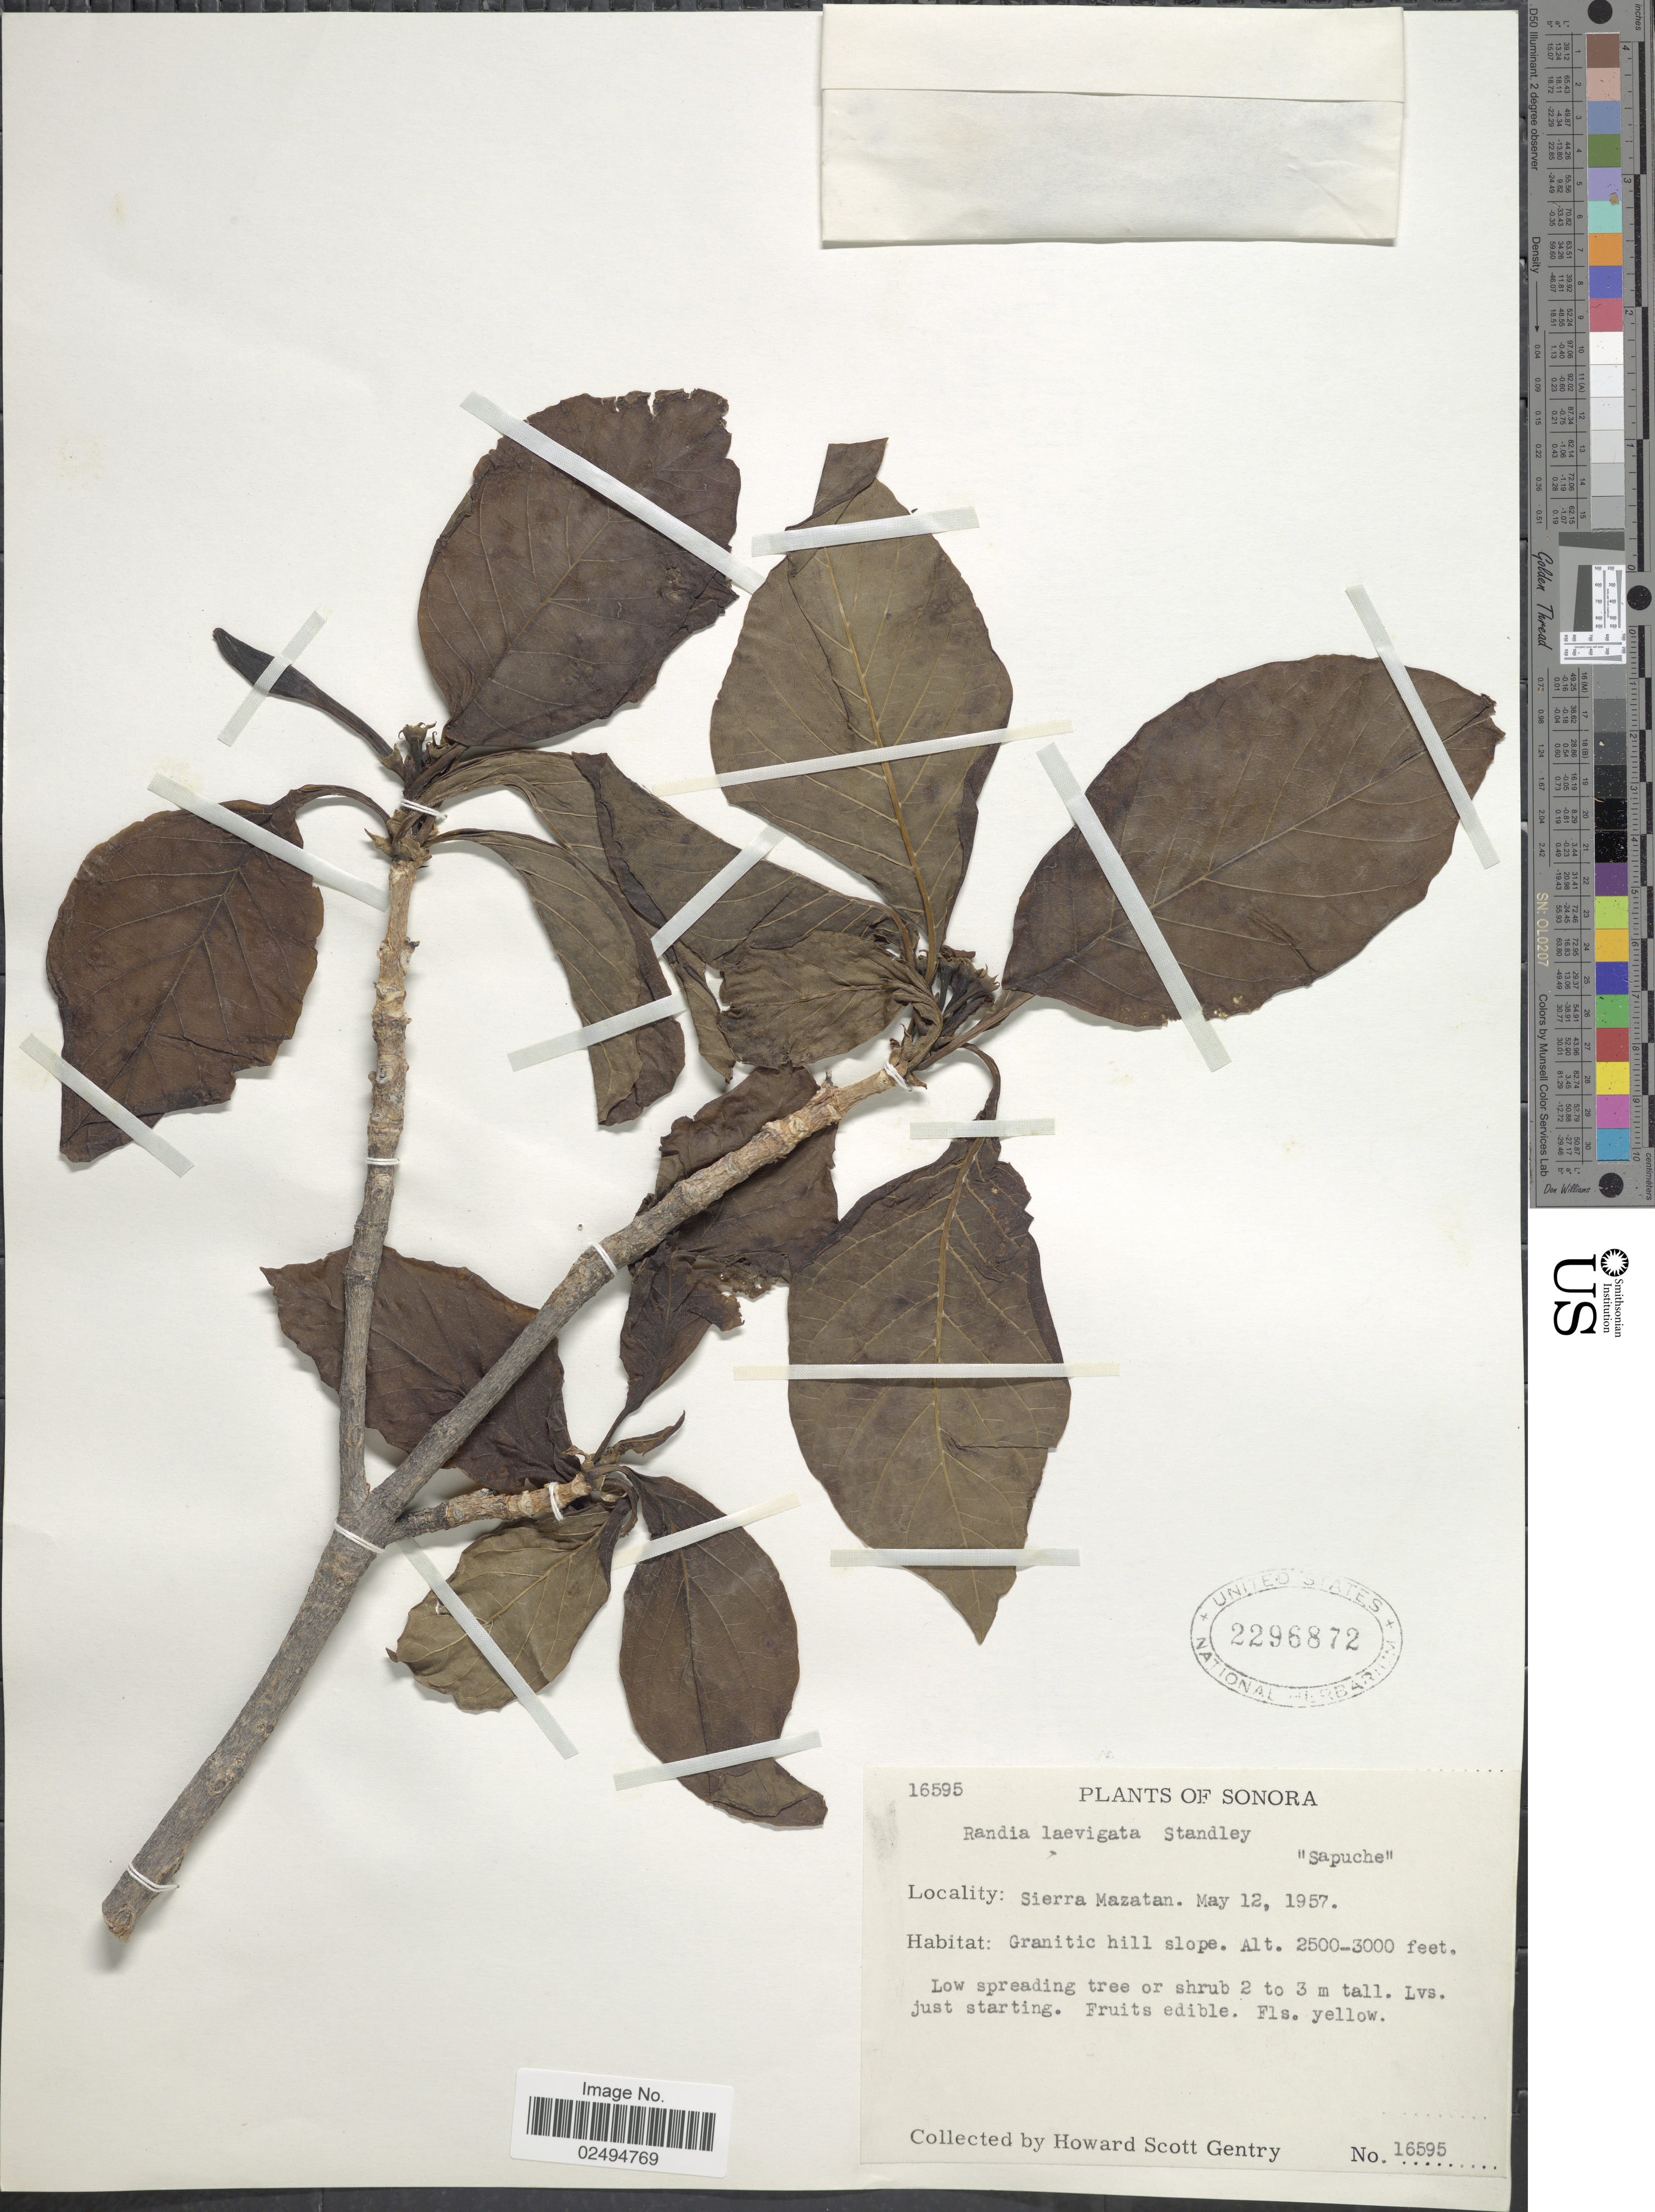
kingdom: Plantae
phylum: Tracheophyta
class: Magnoliopsida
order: Gentianales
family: Rubiaceae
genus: Randia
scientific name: Randia laevigata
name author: Standl.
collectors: H. S. Gentry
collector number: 16595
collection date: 1957-05-12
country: Mexico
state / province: Sonora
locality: Sierra Mazatan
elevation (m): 762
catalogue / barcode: US 2296872